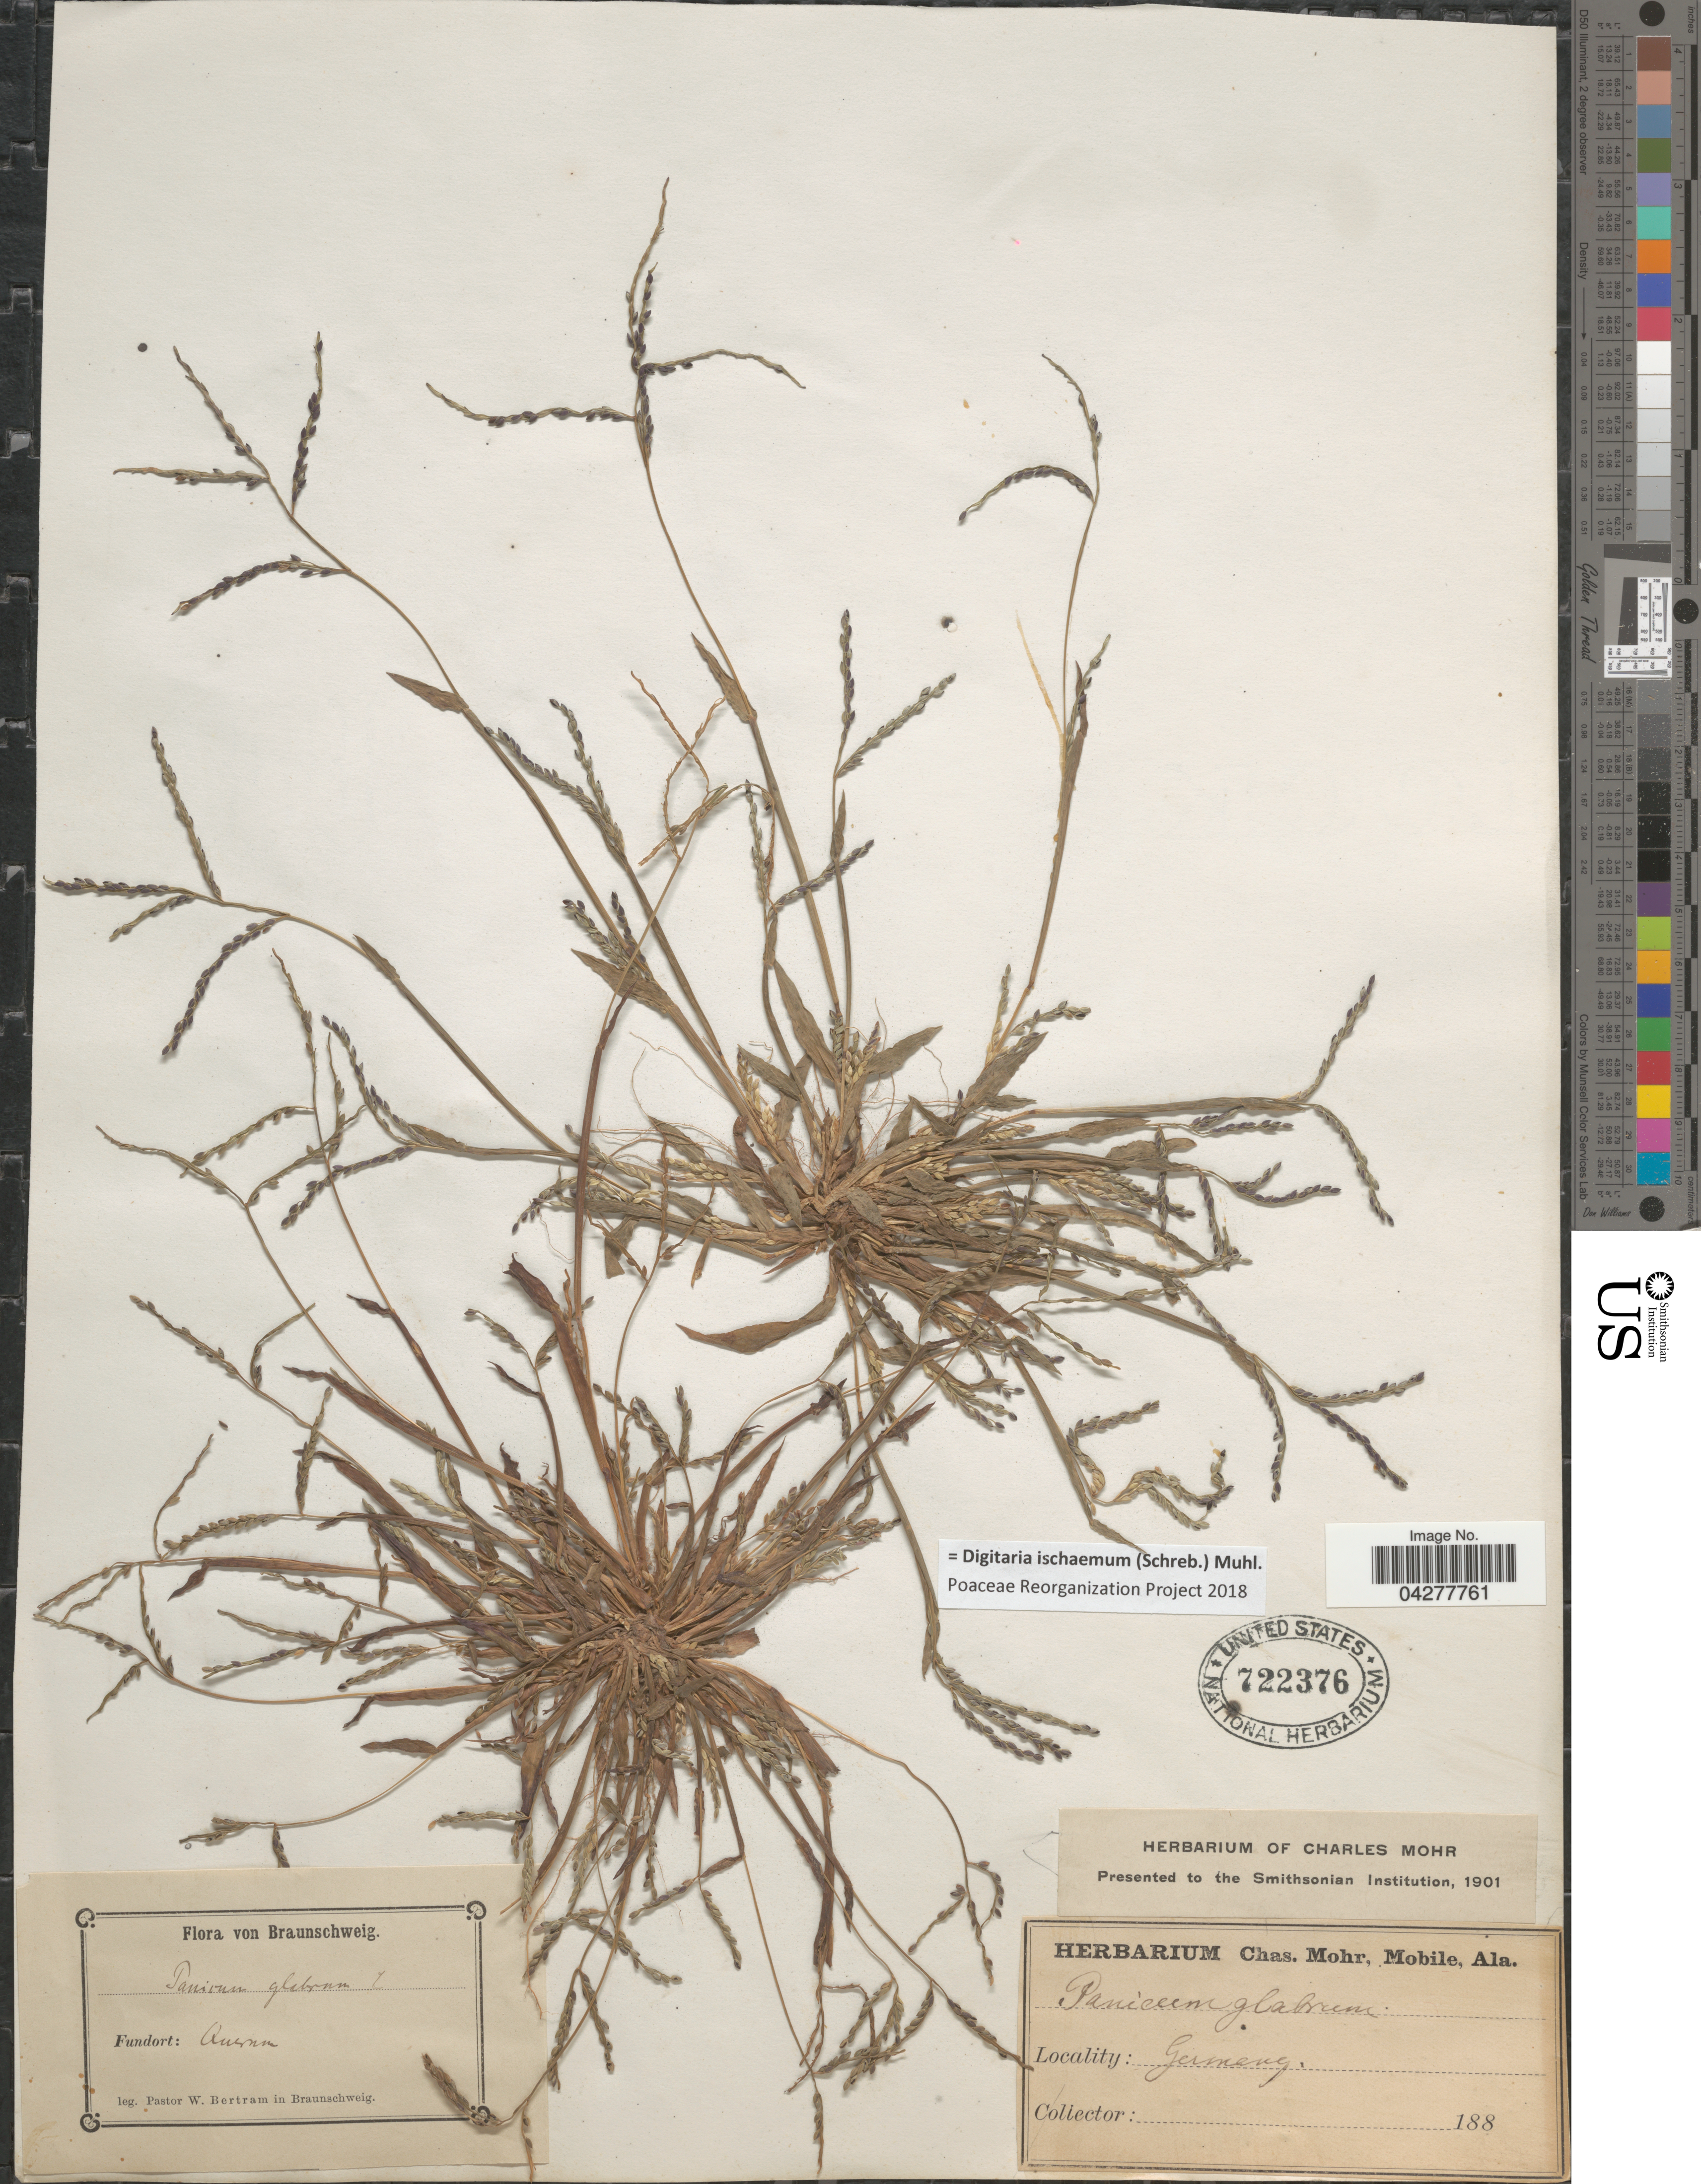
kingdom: Plantae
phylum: Tracheophyta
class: Liliopsida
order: Poales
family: Poaceae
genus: Digitaria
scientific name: Digitaria ischaemum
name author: (Schreber) Schreber ex Muhl.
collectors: W. Bertram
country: Germany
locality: In Braunschweig.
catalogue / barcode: US 722376